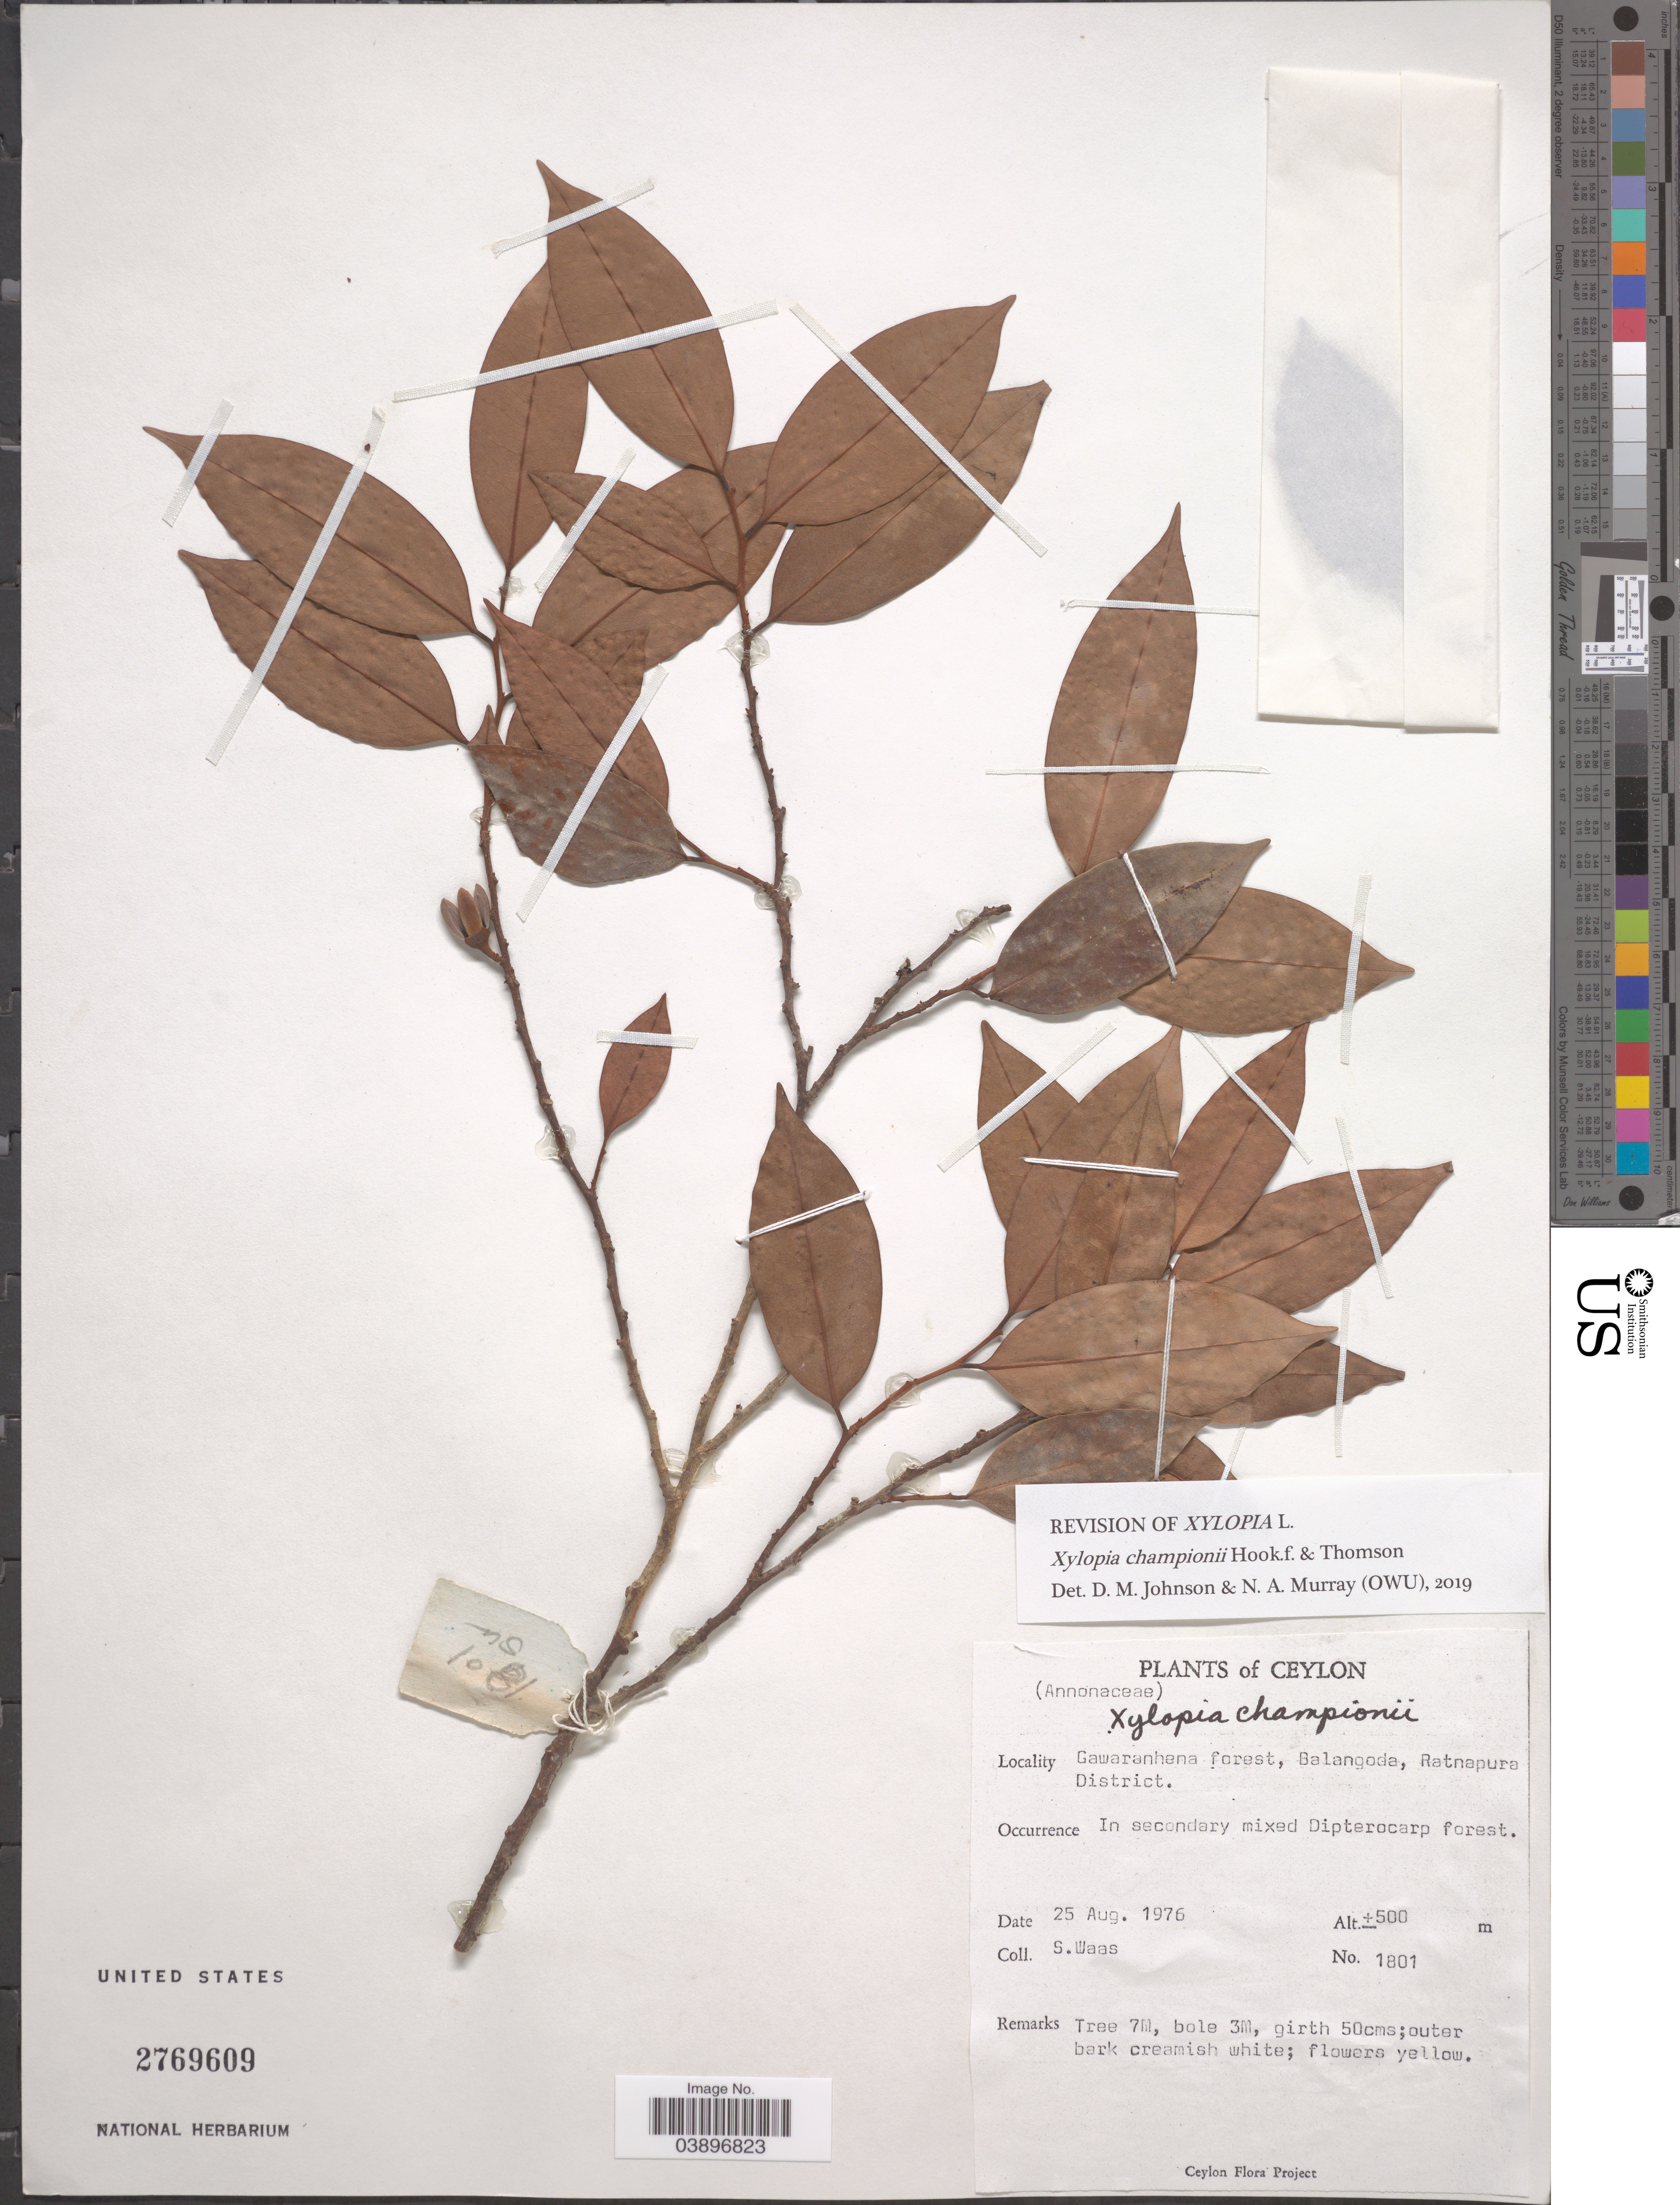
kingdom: Plantae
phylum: Tracheophyta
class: Magnoliopsida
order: Magnoliales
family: Annonaceae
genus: Xylopia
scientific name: Xylopia championii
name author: Hook. f. & Thomson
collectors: S. Waas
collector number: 1801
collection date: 1976-08-25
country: Sri Lanka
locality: Ceylon. Gawaranhena forest, Balangoda, Ratnapura District.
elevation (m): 500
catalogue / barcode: US 2769609